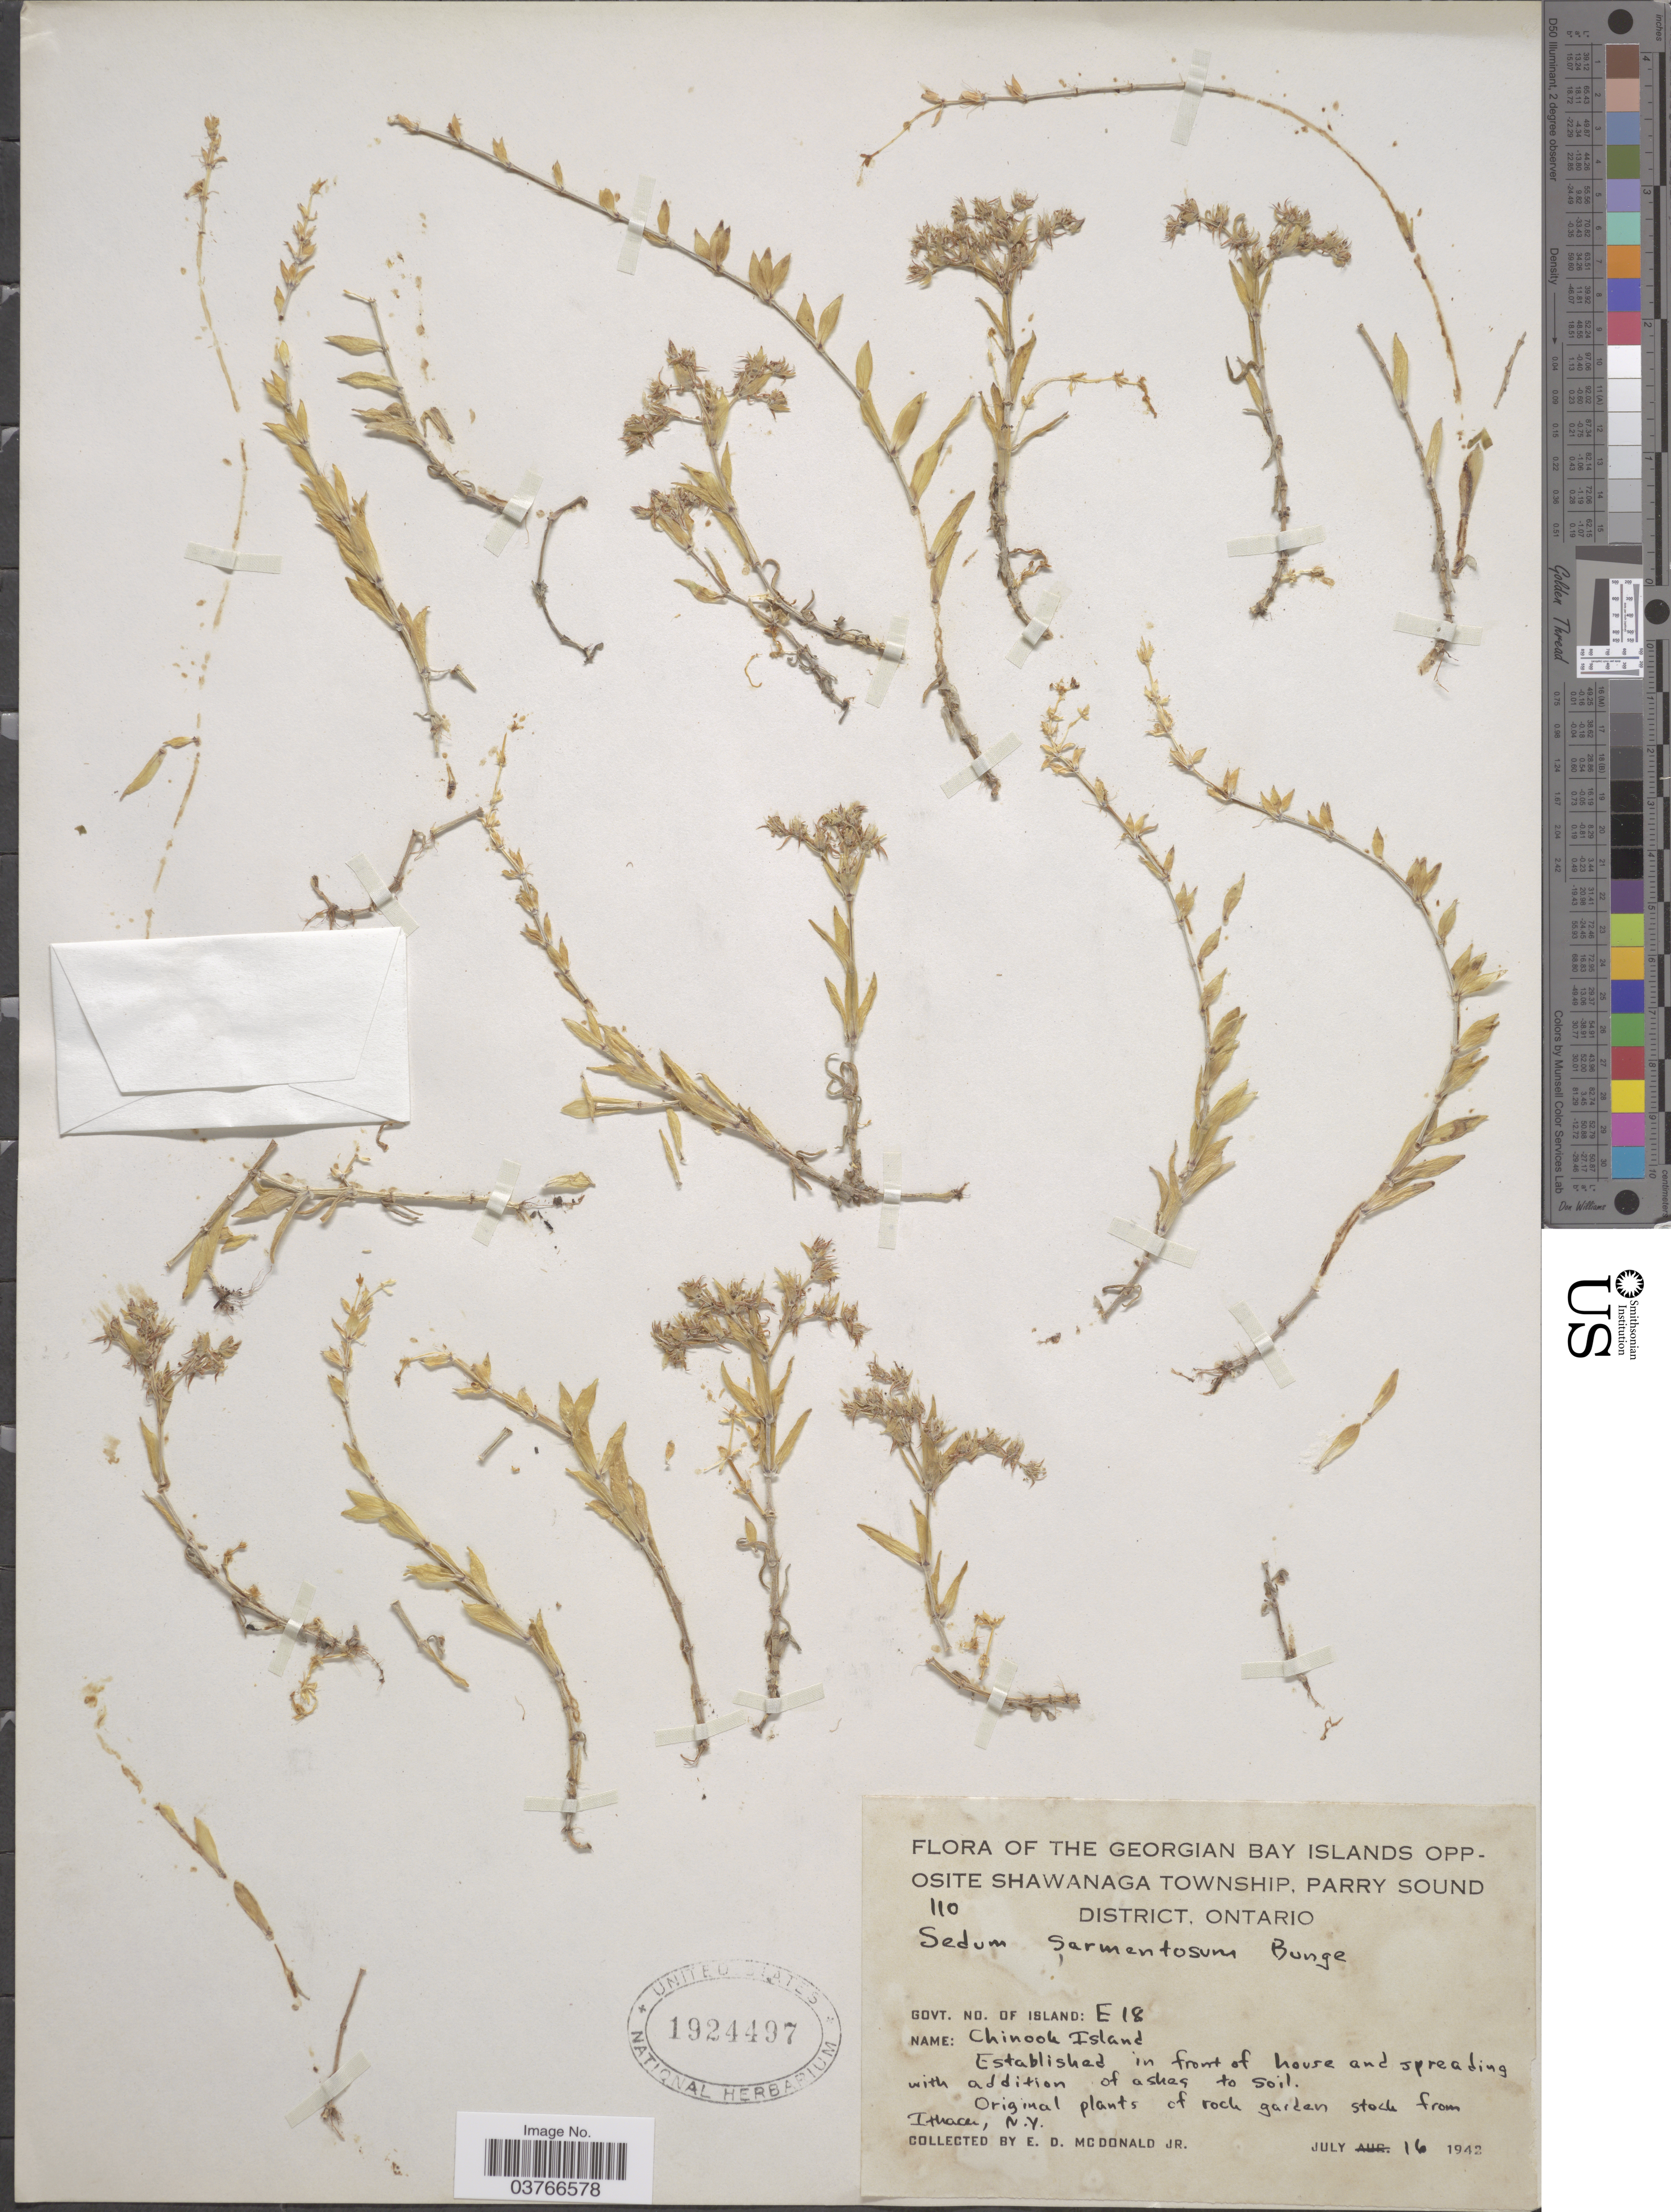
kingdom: Plantae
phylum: Tracheophyta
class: Magnoliopsida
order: Saxifragales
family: Crassulaceae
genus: Sedum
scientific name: Sedum sarmentosum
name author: Bunge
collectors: E. D. McDonald Jr.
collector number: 110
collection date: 1942-07-16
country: Canada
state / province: Ontario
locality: The Georgian Bay Islands opposite Shawanaga Township, Parry Sound District. Govt. No. of Island: E 18. Chinook Island.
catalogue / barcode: US 1924497